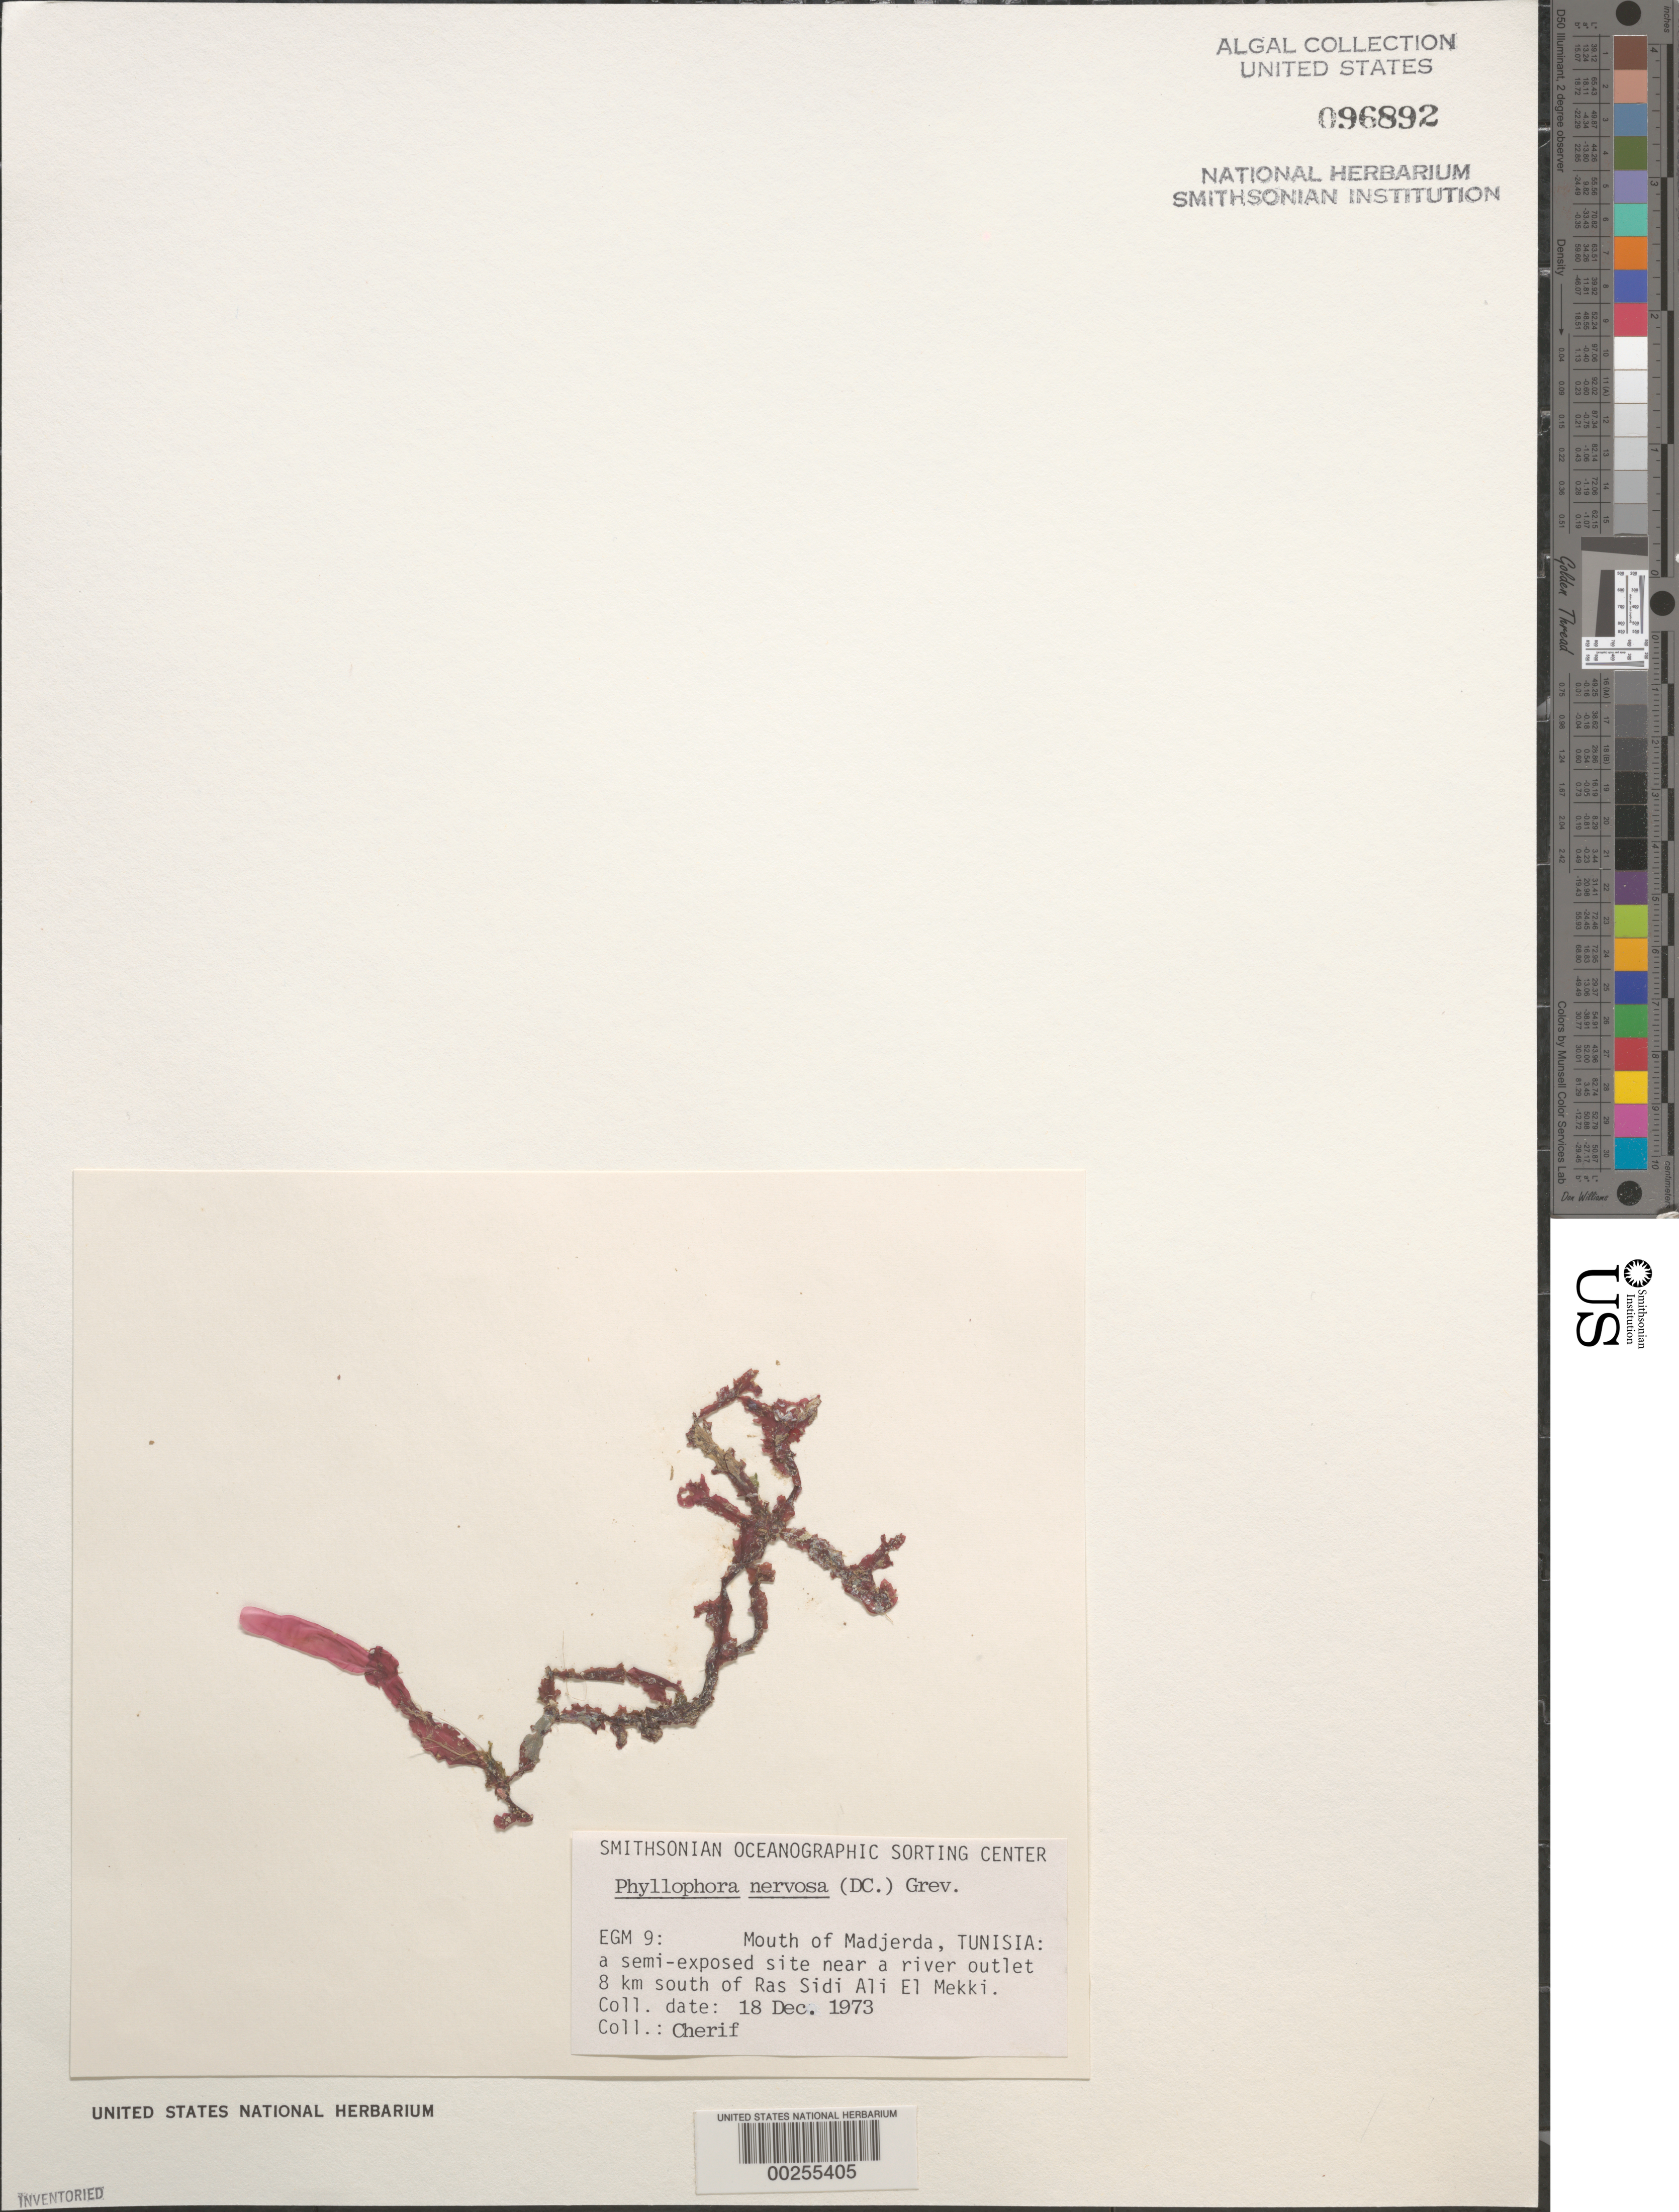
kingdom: Plantae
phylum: Rhodophyta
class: Florideophyceae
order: Gigartinales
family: Phyllophoraceae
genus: Phyllophora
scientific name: Phyllophora crispa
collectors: -. Cherif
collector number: EGM 9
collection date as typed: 18 Dec 1973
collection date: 1973-12-18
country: Tunisia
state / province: Tunis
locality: Madjerda mouth, 8 km south of Ras Sidi ali el Mekki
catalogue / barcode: US 96892